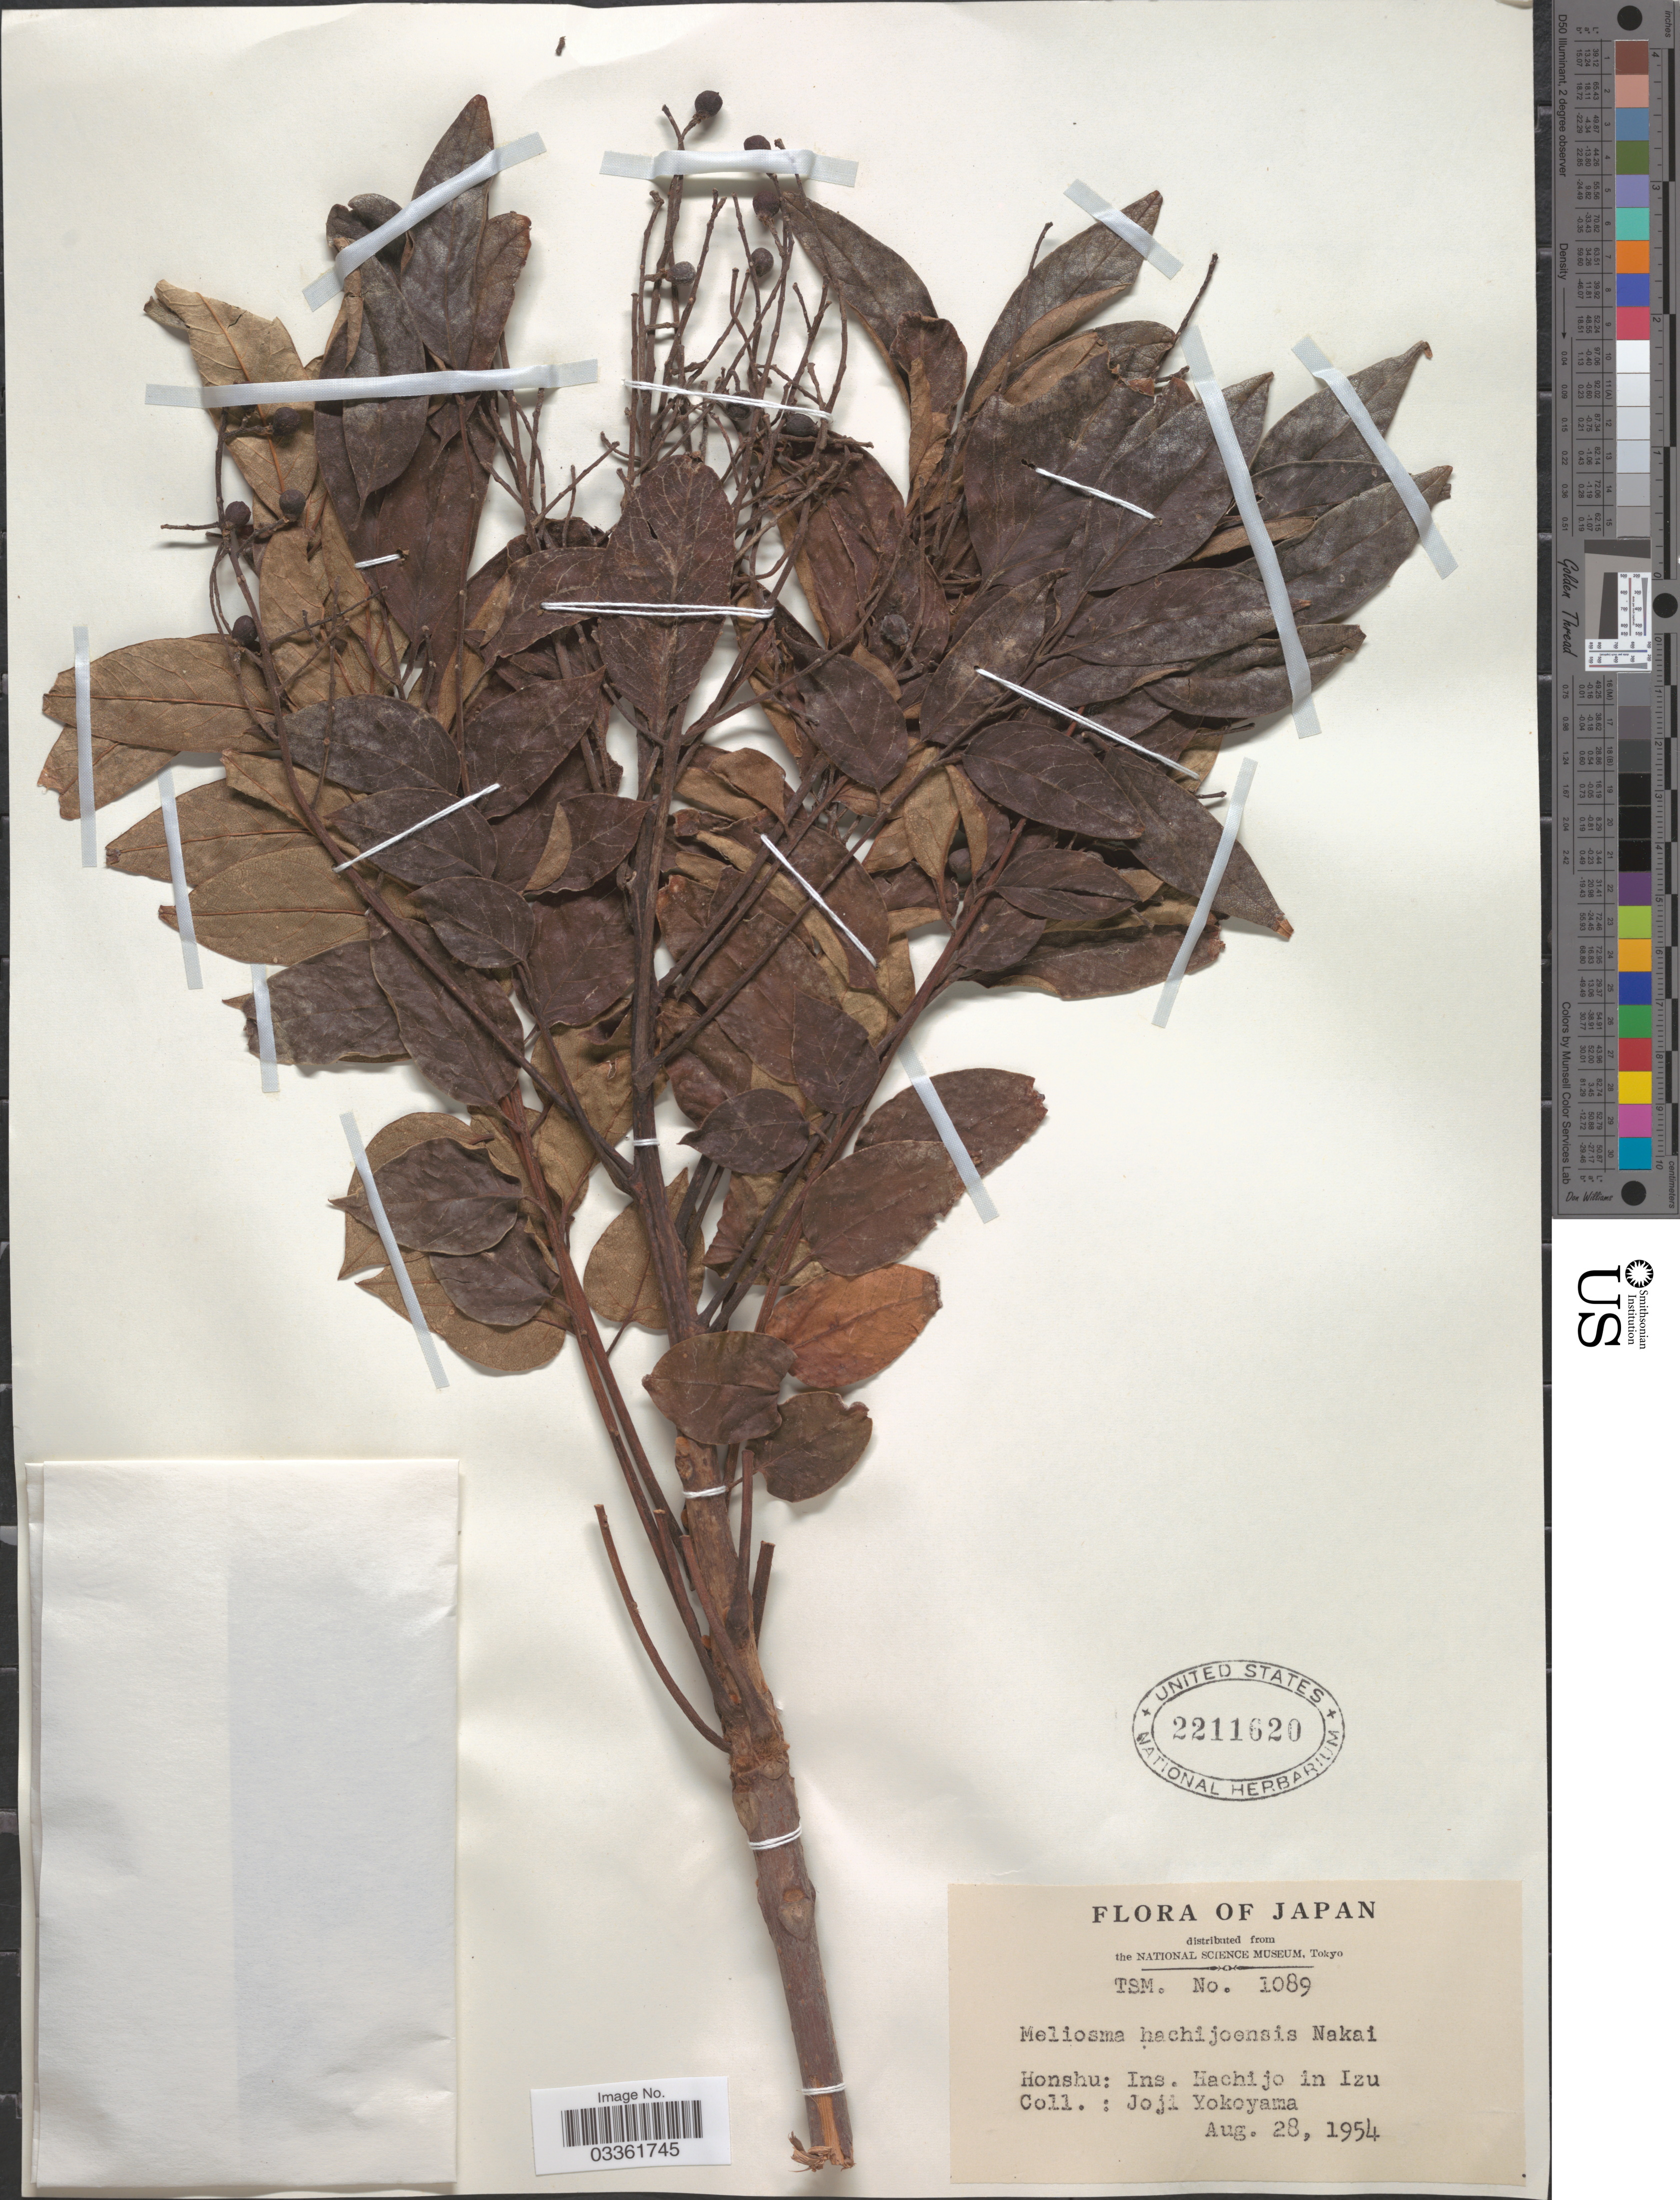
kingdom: Plantae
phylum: Tracheophyta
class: Magnoliopsida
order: Proteales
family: Sabiaceae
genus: Meliosma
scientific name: Meliosma hachijoensis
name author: Nakai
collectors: J. Yokoyama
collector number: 1089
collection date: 1954-08-28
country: Japan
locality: Honshu: Ins. Hachijo in Izu.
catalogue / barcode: US 2211620